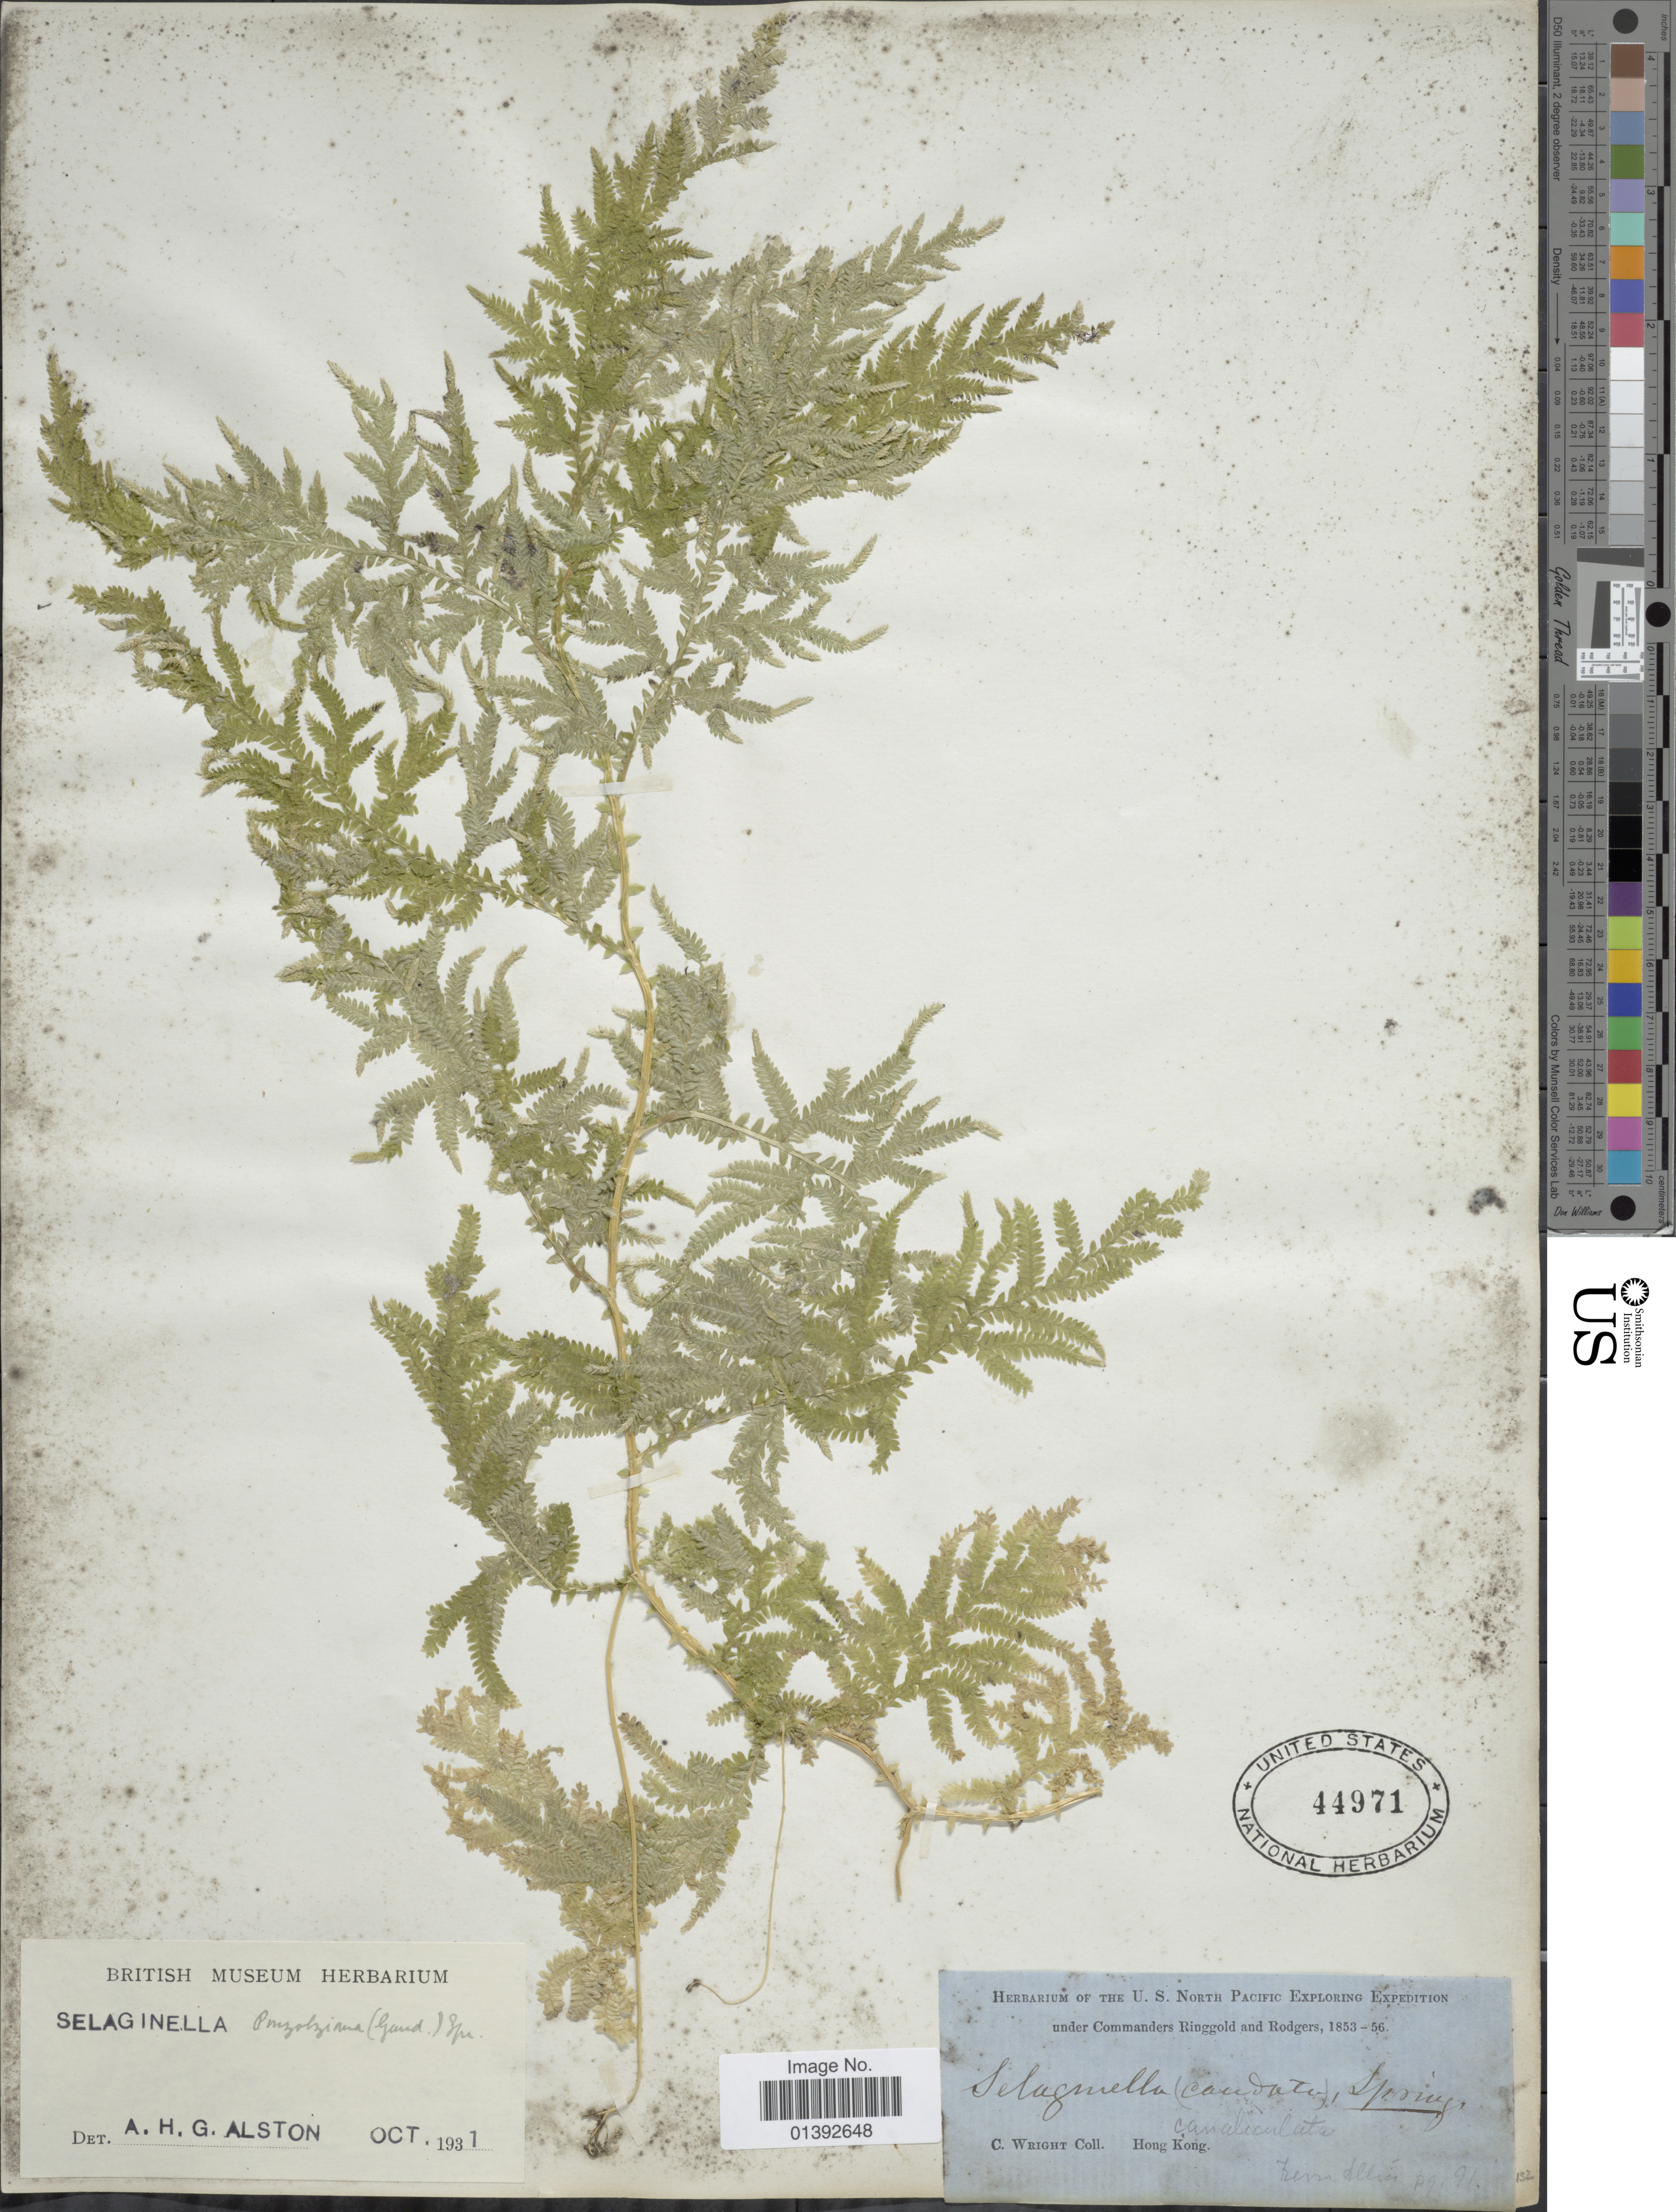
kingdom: Plantae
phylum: Tracheophyta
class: Lycopodiopsida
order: Selaginellales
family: Selaginellaceae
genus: Selaginella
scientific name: Selaginella delicatula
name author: (Desv.) Alston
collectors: C. Wright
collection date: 1853/1856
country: China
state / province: Hong Kong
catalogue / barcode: US 44971